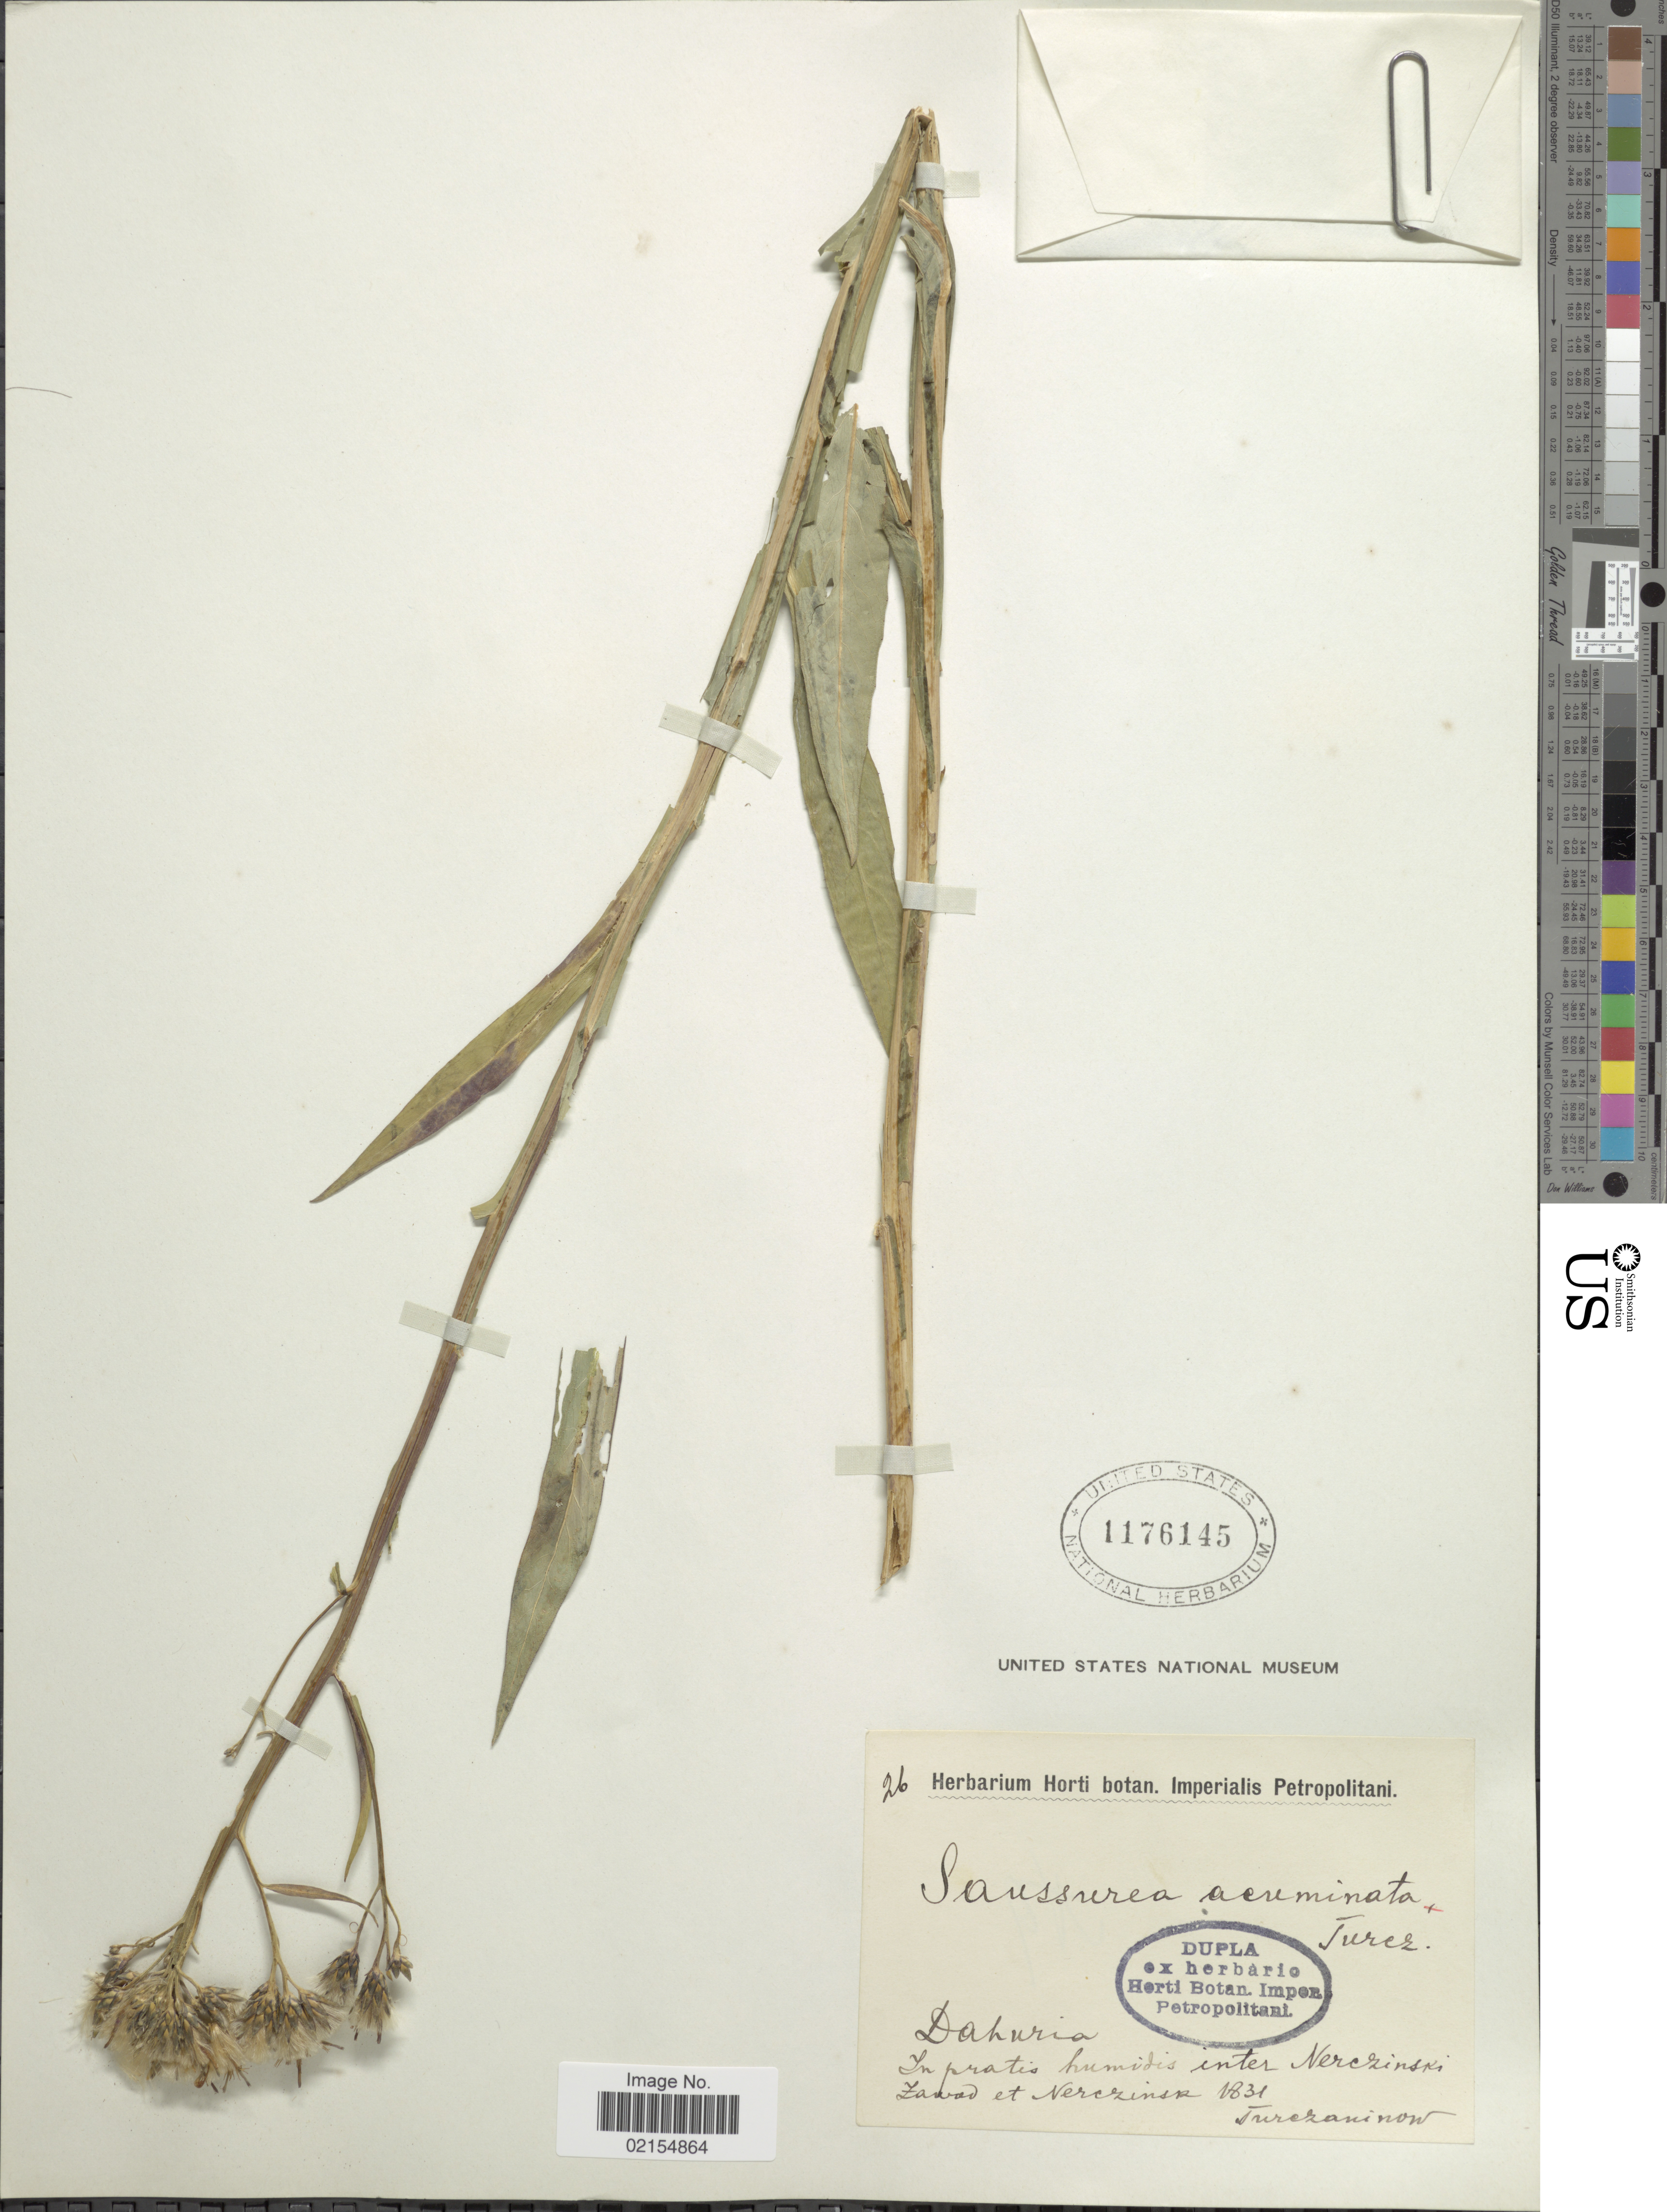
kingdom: Plantae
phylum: Tracheophyta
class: Magnoliopsida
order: Asterales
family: Asteraceae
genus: Saussurea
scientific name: Saussurea acuminata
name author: Turcz.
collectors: -. Turezaninow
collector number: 26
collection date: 1831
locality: Dahuria, In pratis humidis inter Nerczinki zowad et Nerczinsk [interpreted]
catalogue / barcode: US 1176145